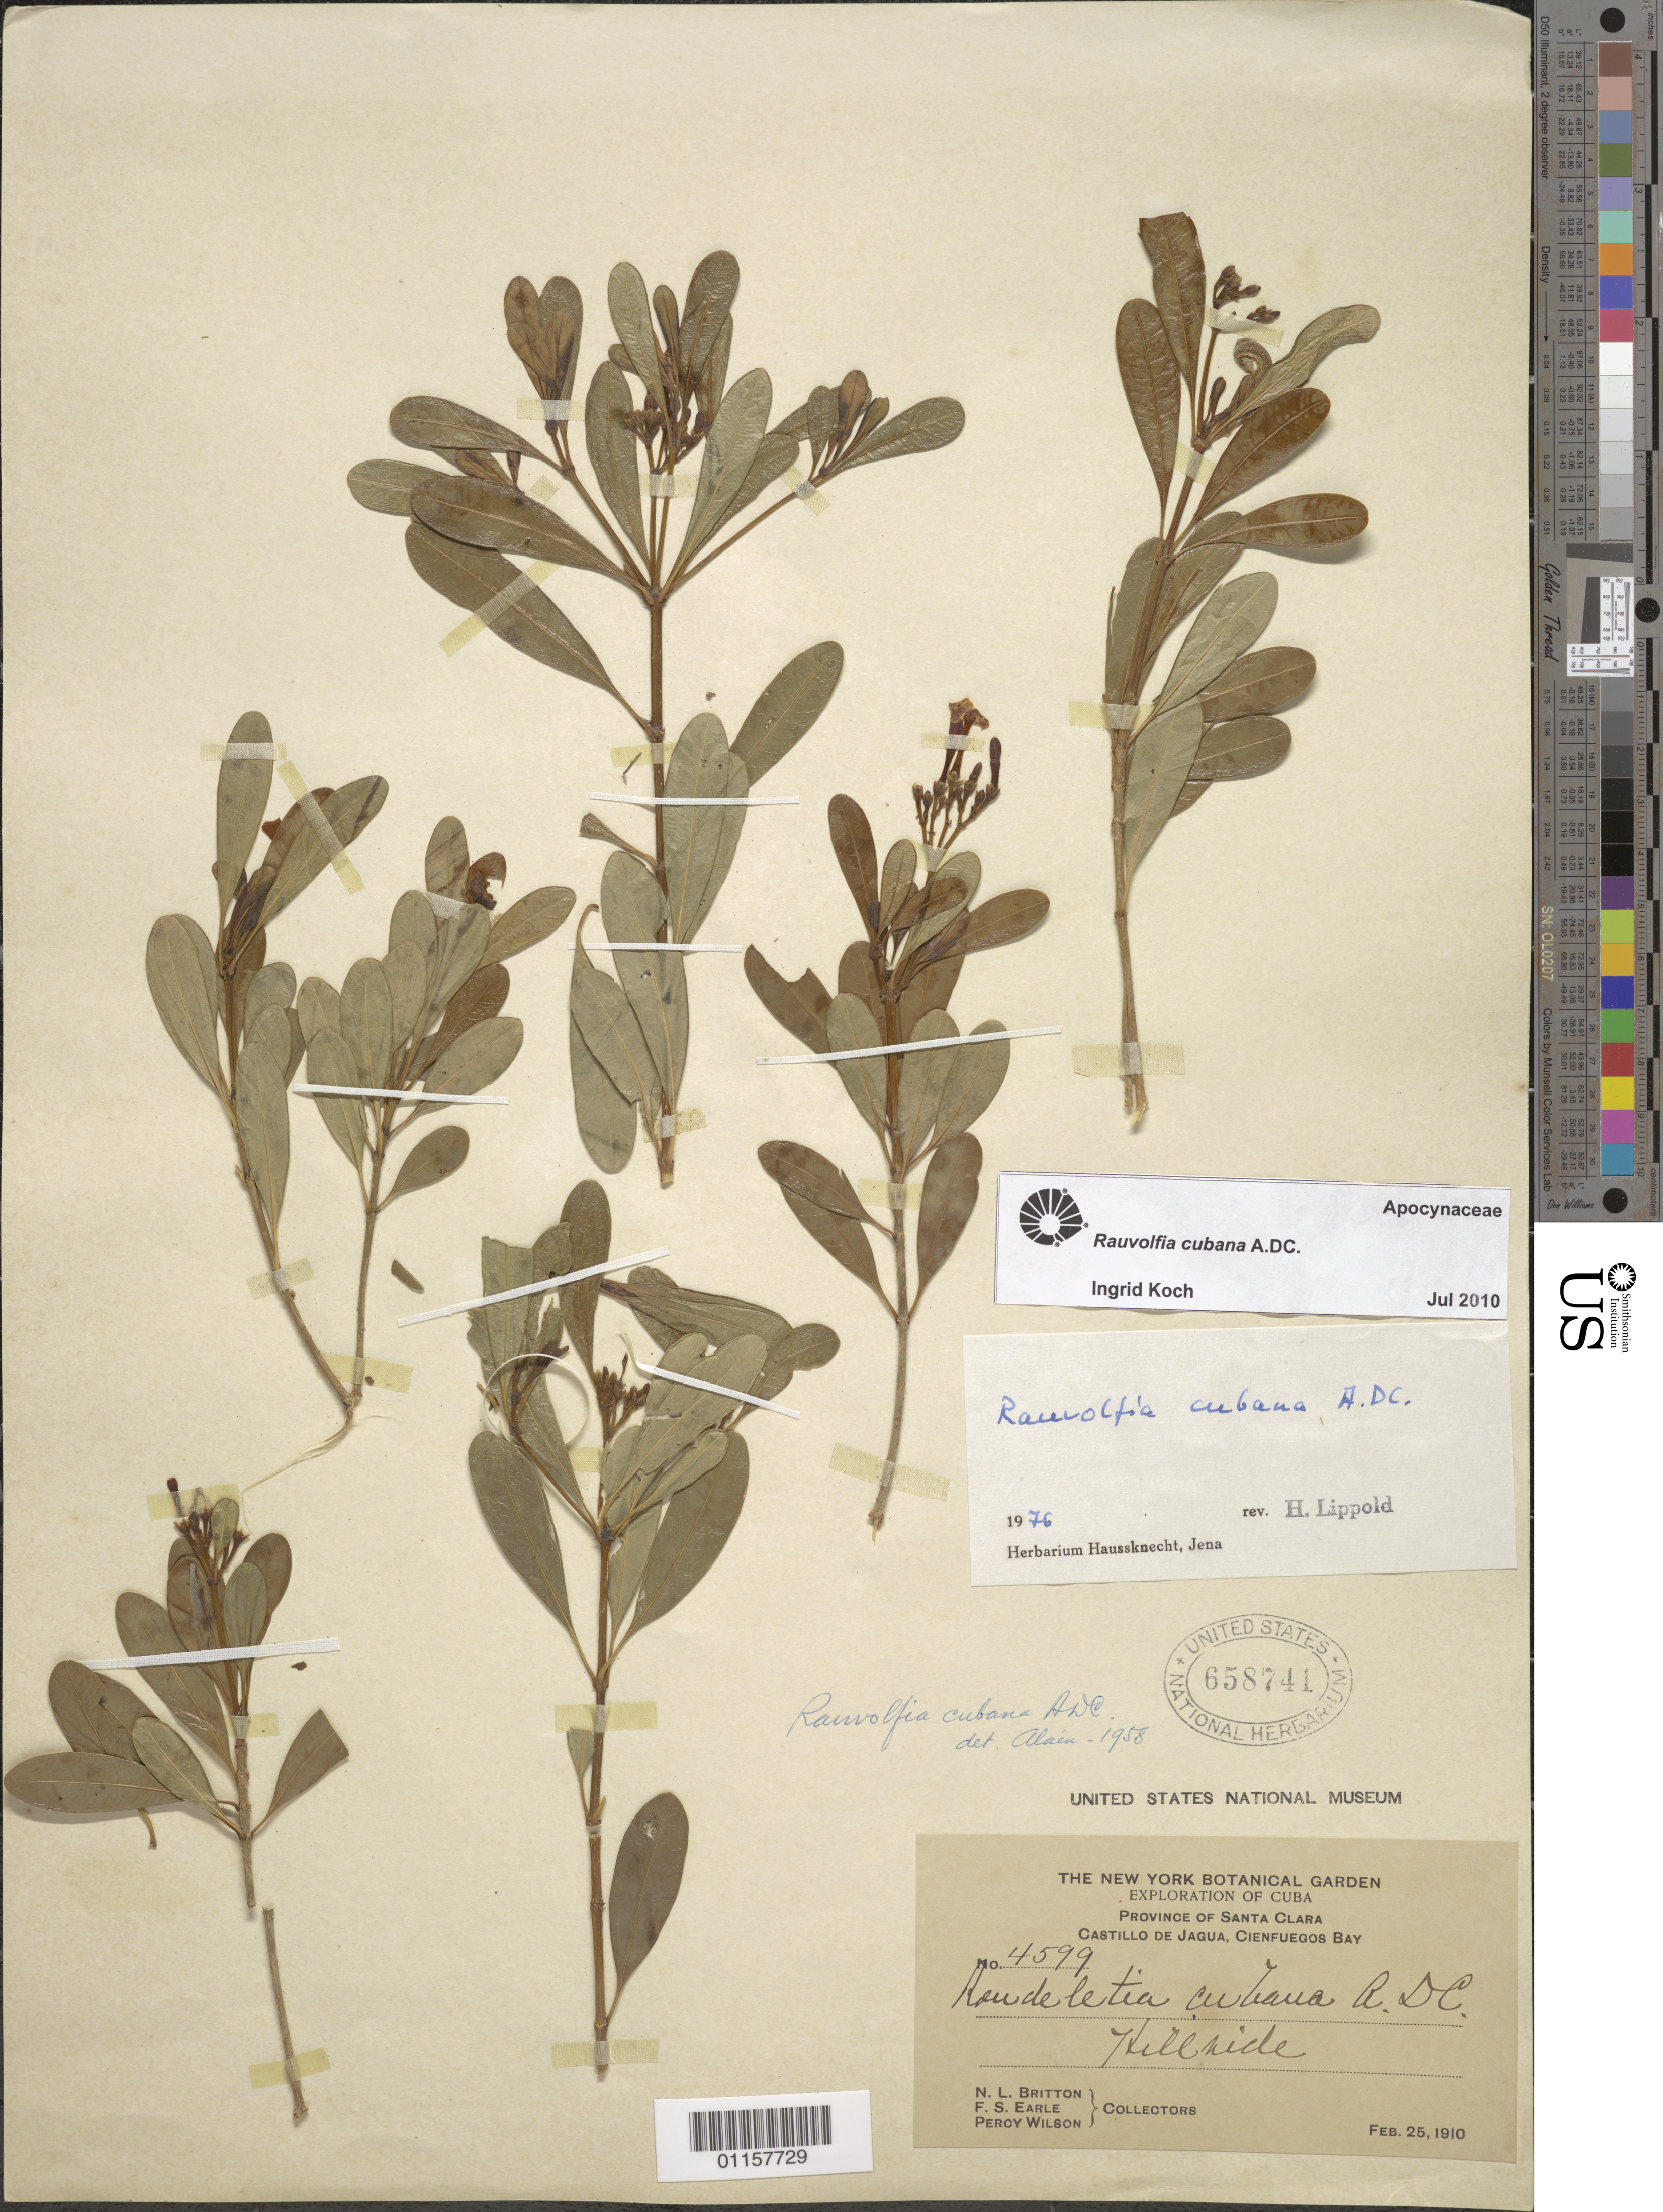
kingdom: Plantae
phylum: Tracheophyta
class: Magnoliopsida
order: Gentianales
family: Apocynaceae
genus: Rauvolfia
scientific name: Rauvolfia cubana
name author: A. DC.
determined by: Koch, I.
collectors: N. Britton, F. S. Earle & P. Wilson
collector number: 4599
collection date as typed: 25 Feb 1910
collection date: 1910-02-25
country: Cuba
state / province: Santa Clara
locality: Castillo de Jagua, Cienfuegos Bay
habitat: Hillside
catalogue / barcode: US 658741